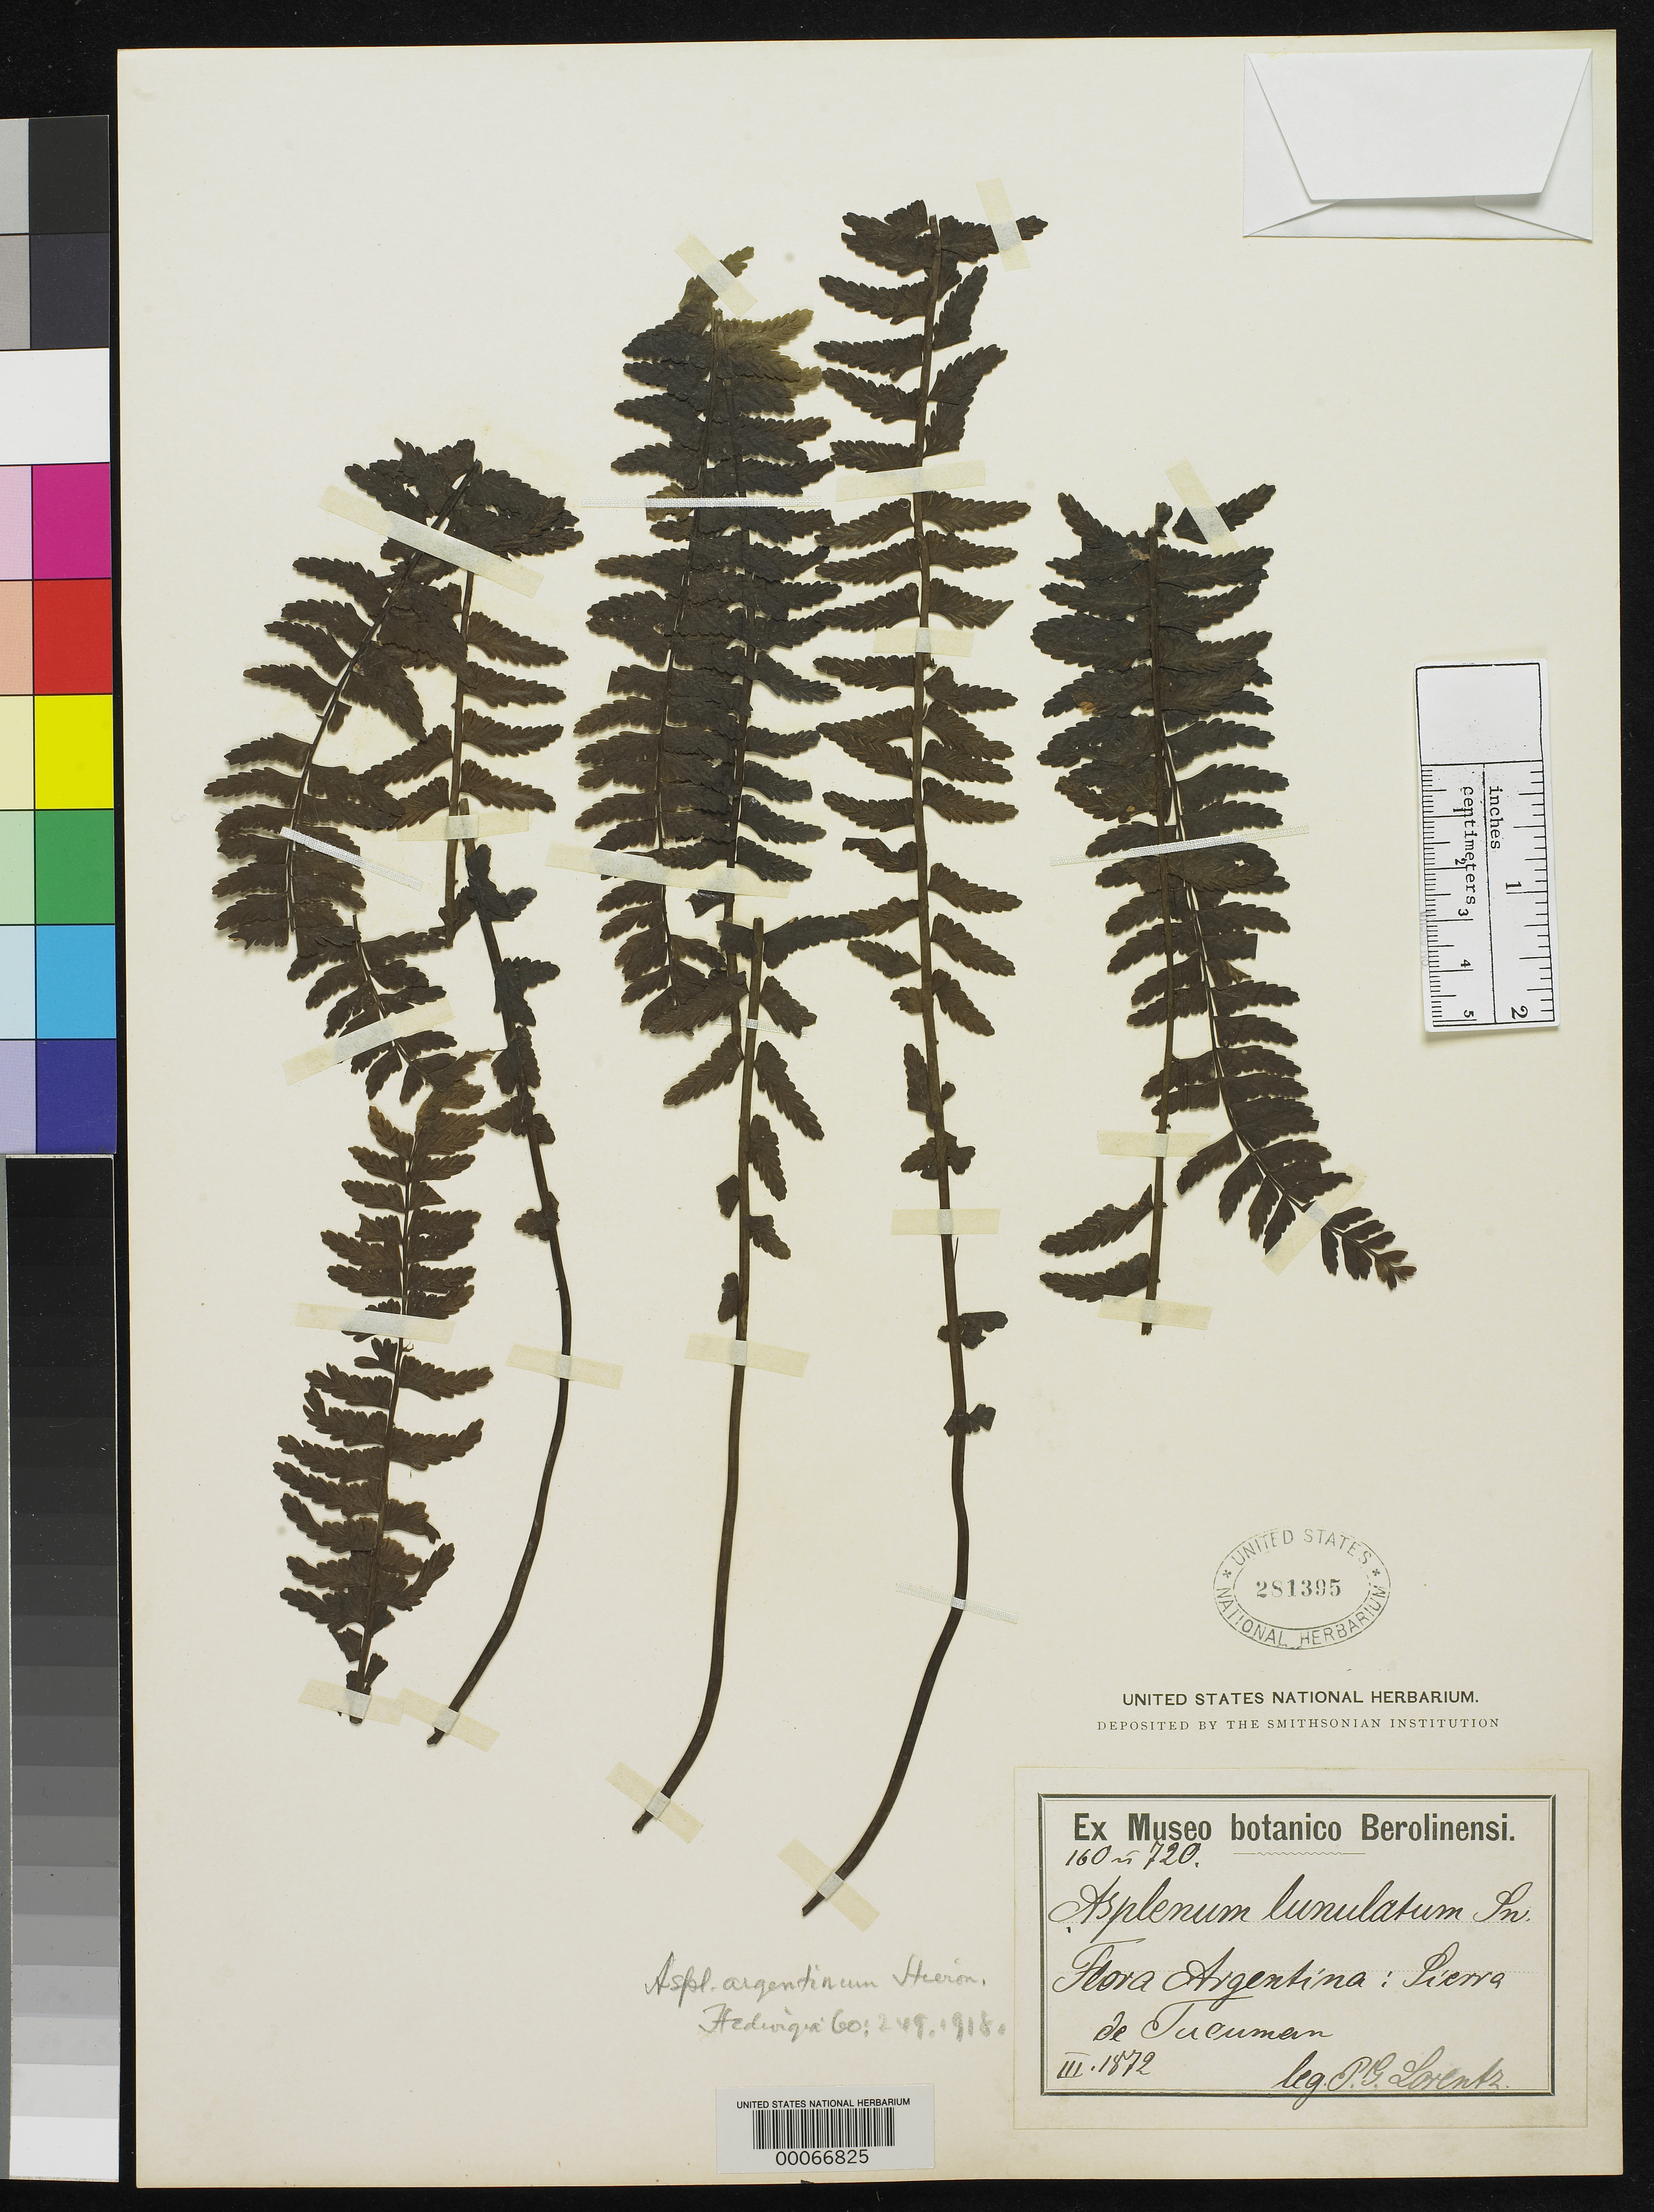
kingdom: Plantae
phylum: Tracheophyta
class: Polypodiopsida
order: Polypodiales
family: Aspleniaceae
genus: Asplenium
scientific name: Asplenium argentinum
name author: Hieron.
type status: Type Collection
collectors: P. G. Lorentz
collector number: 160 / 720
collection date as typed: Mar 1872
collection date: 1872-03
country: Argentina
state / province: Tucumán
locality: Sierra de Tucuman.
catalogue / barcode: US 281395